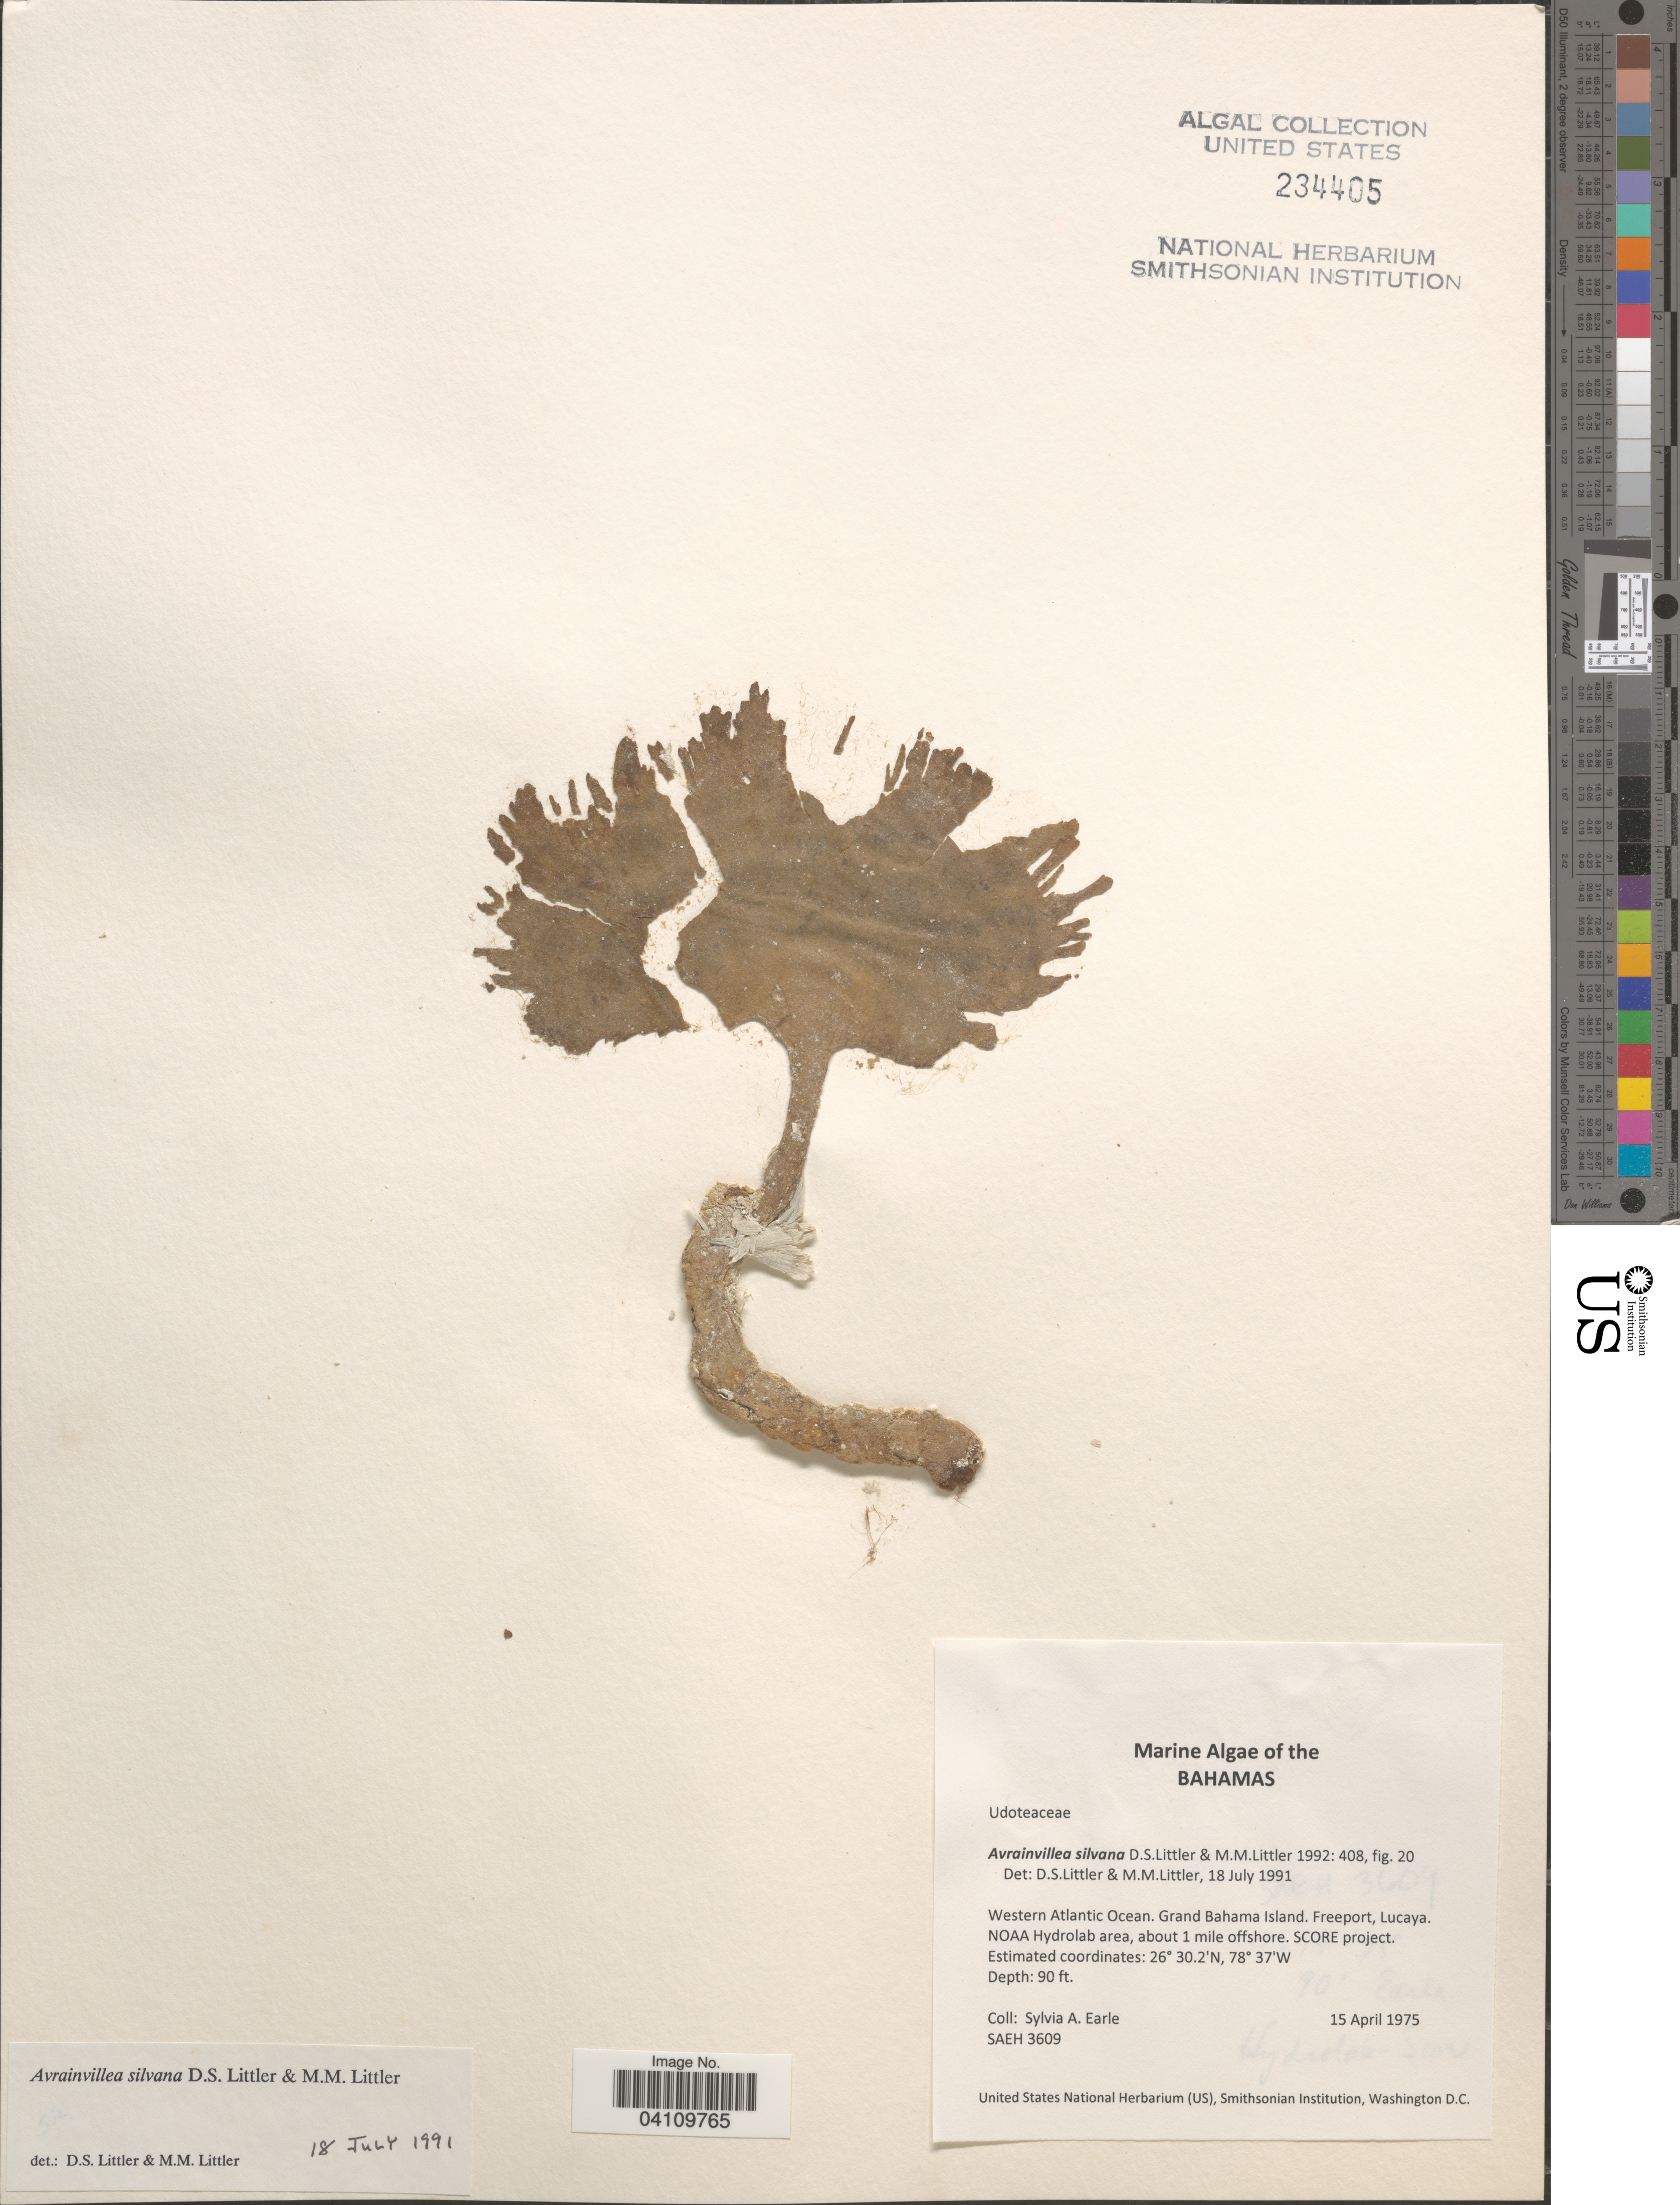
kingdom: Plantae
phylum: Chlorophyta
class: Ulvophyceae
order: Bryopsidales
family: Dichotomosiphonaceae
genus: Avrainvillea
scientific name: Avrainvillea silvana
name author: D.S. Littler & Littler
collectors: S. A. Earle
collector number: SAEH 3609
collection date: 1975-04-15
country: Bahamas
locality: Western Atlantic Ocean. Grand Bahama Island. Freeport, Lucaya. NOAA Hydrolab area, about 1 mile offshore. SCORE project.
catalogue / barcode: US 234405